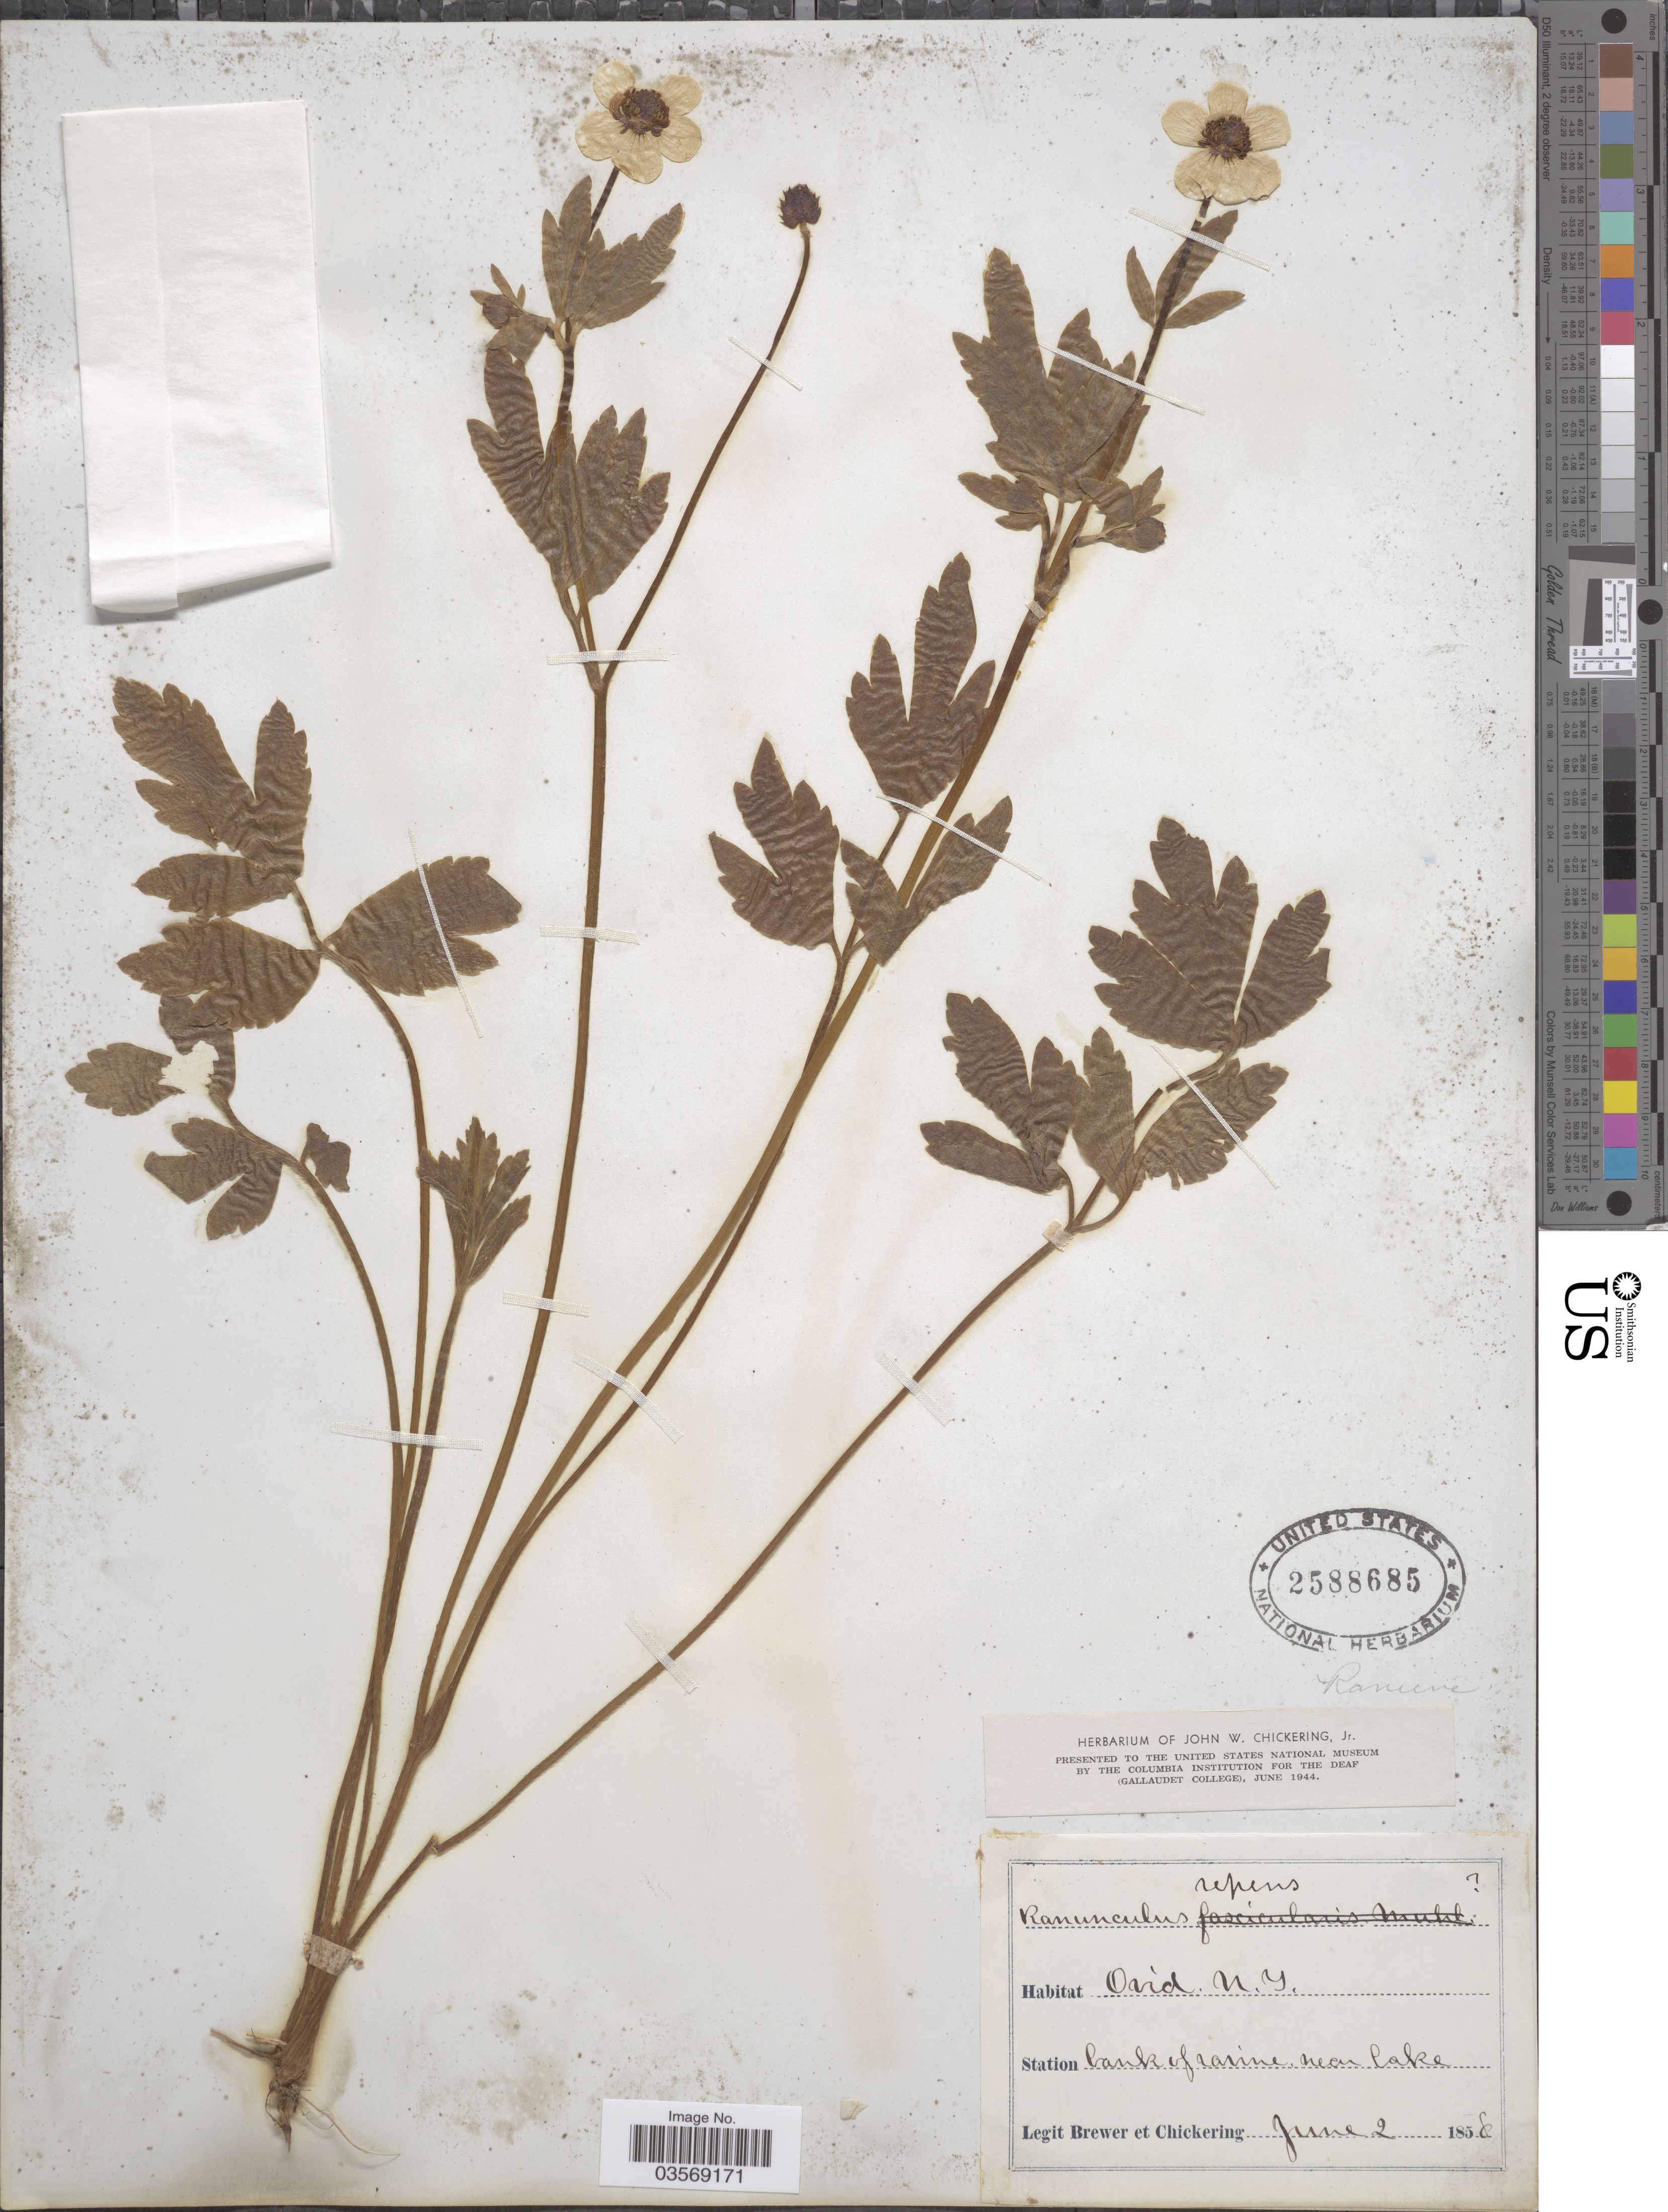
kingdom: Plantae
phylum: Tracheophyta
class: Magnoliopsida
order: Ranunculales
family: Ranunculaceae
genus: Ranunculus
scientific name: Ranunculus repens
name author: L.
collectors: -. Brewer & J. W. Chickering Jr.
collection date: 1856-06-02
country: United States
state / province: New York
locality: Station bank of ravine near lake.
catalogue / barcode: US 2588685